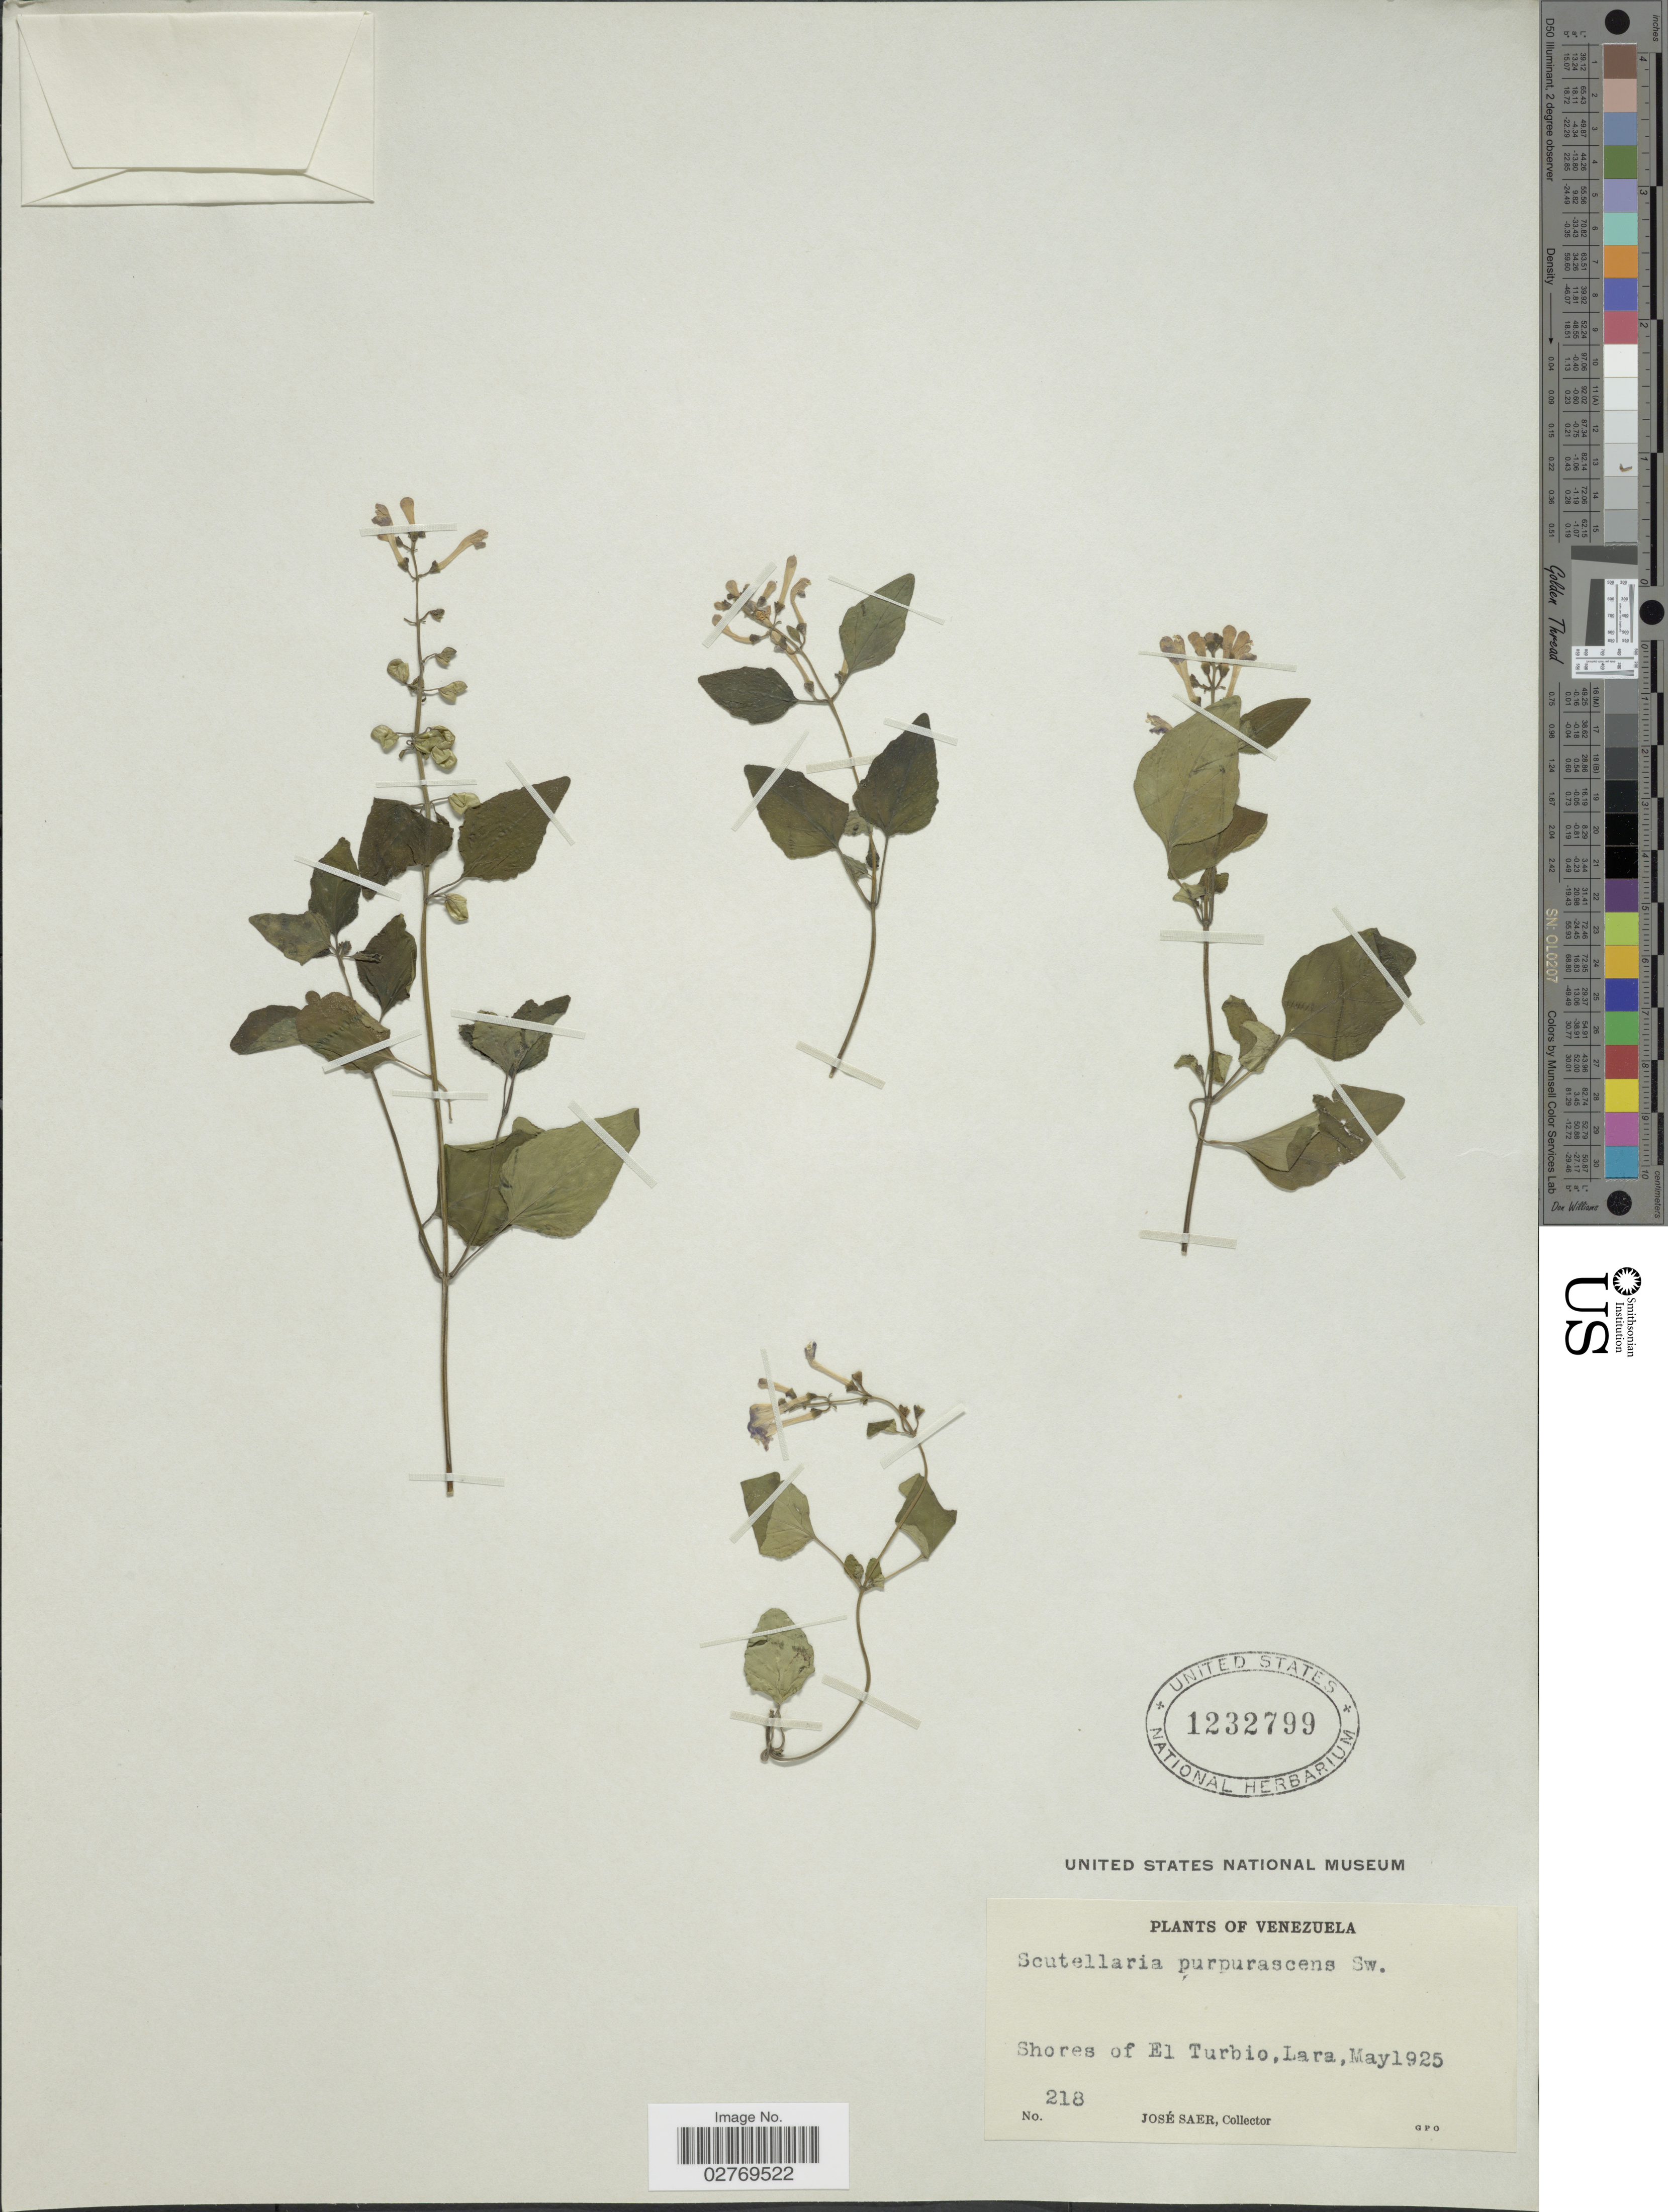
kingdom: Plantae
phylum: Tracheophyta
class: Magnoliopsida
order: Lamiales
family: Lamiaceae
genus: Scutellaria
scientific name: Scutellaria purpurascens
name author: Sw.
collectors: J. Saer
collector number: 218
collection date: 1925-05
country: Venezuela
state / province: Lara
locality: Shores of El Turbio.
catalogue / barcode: US 1232799